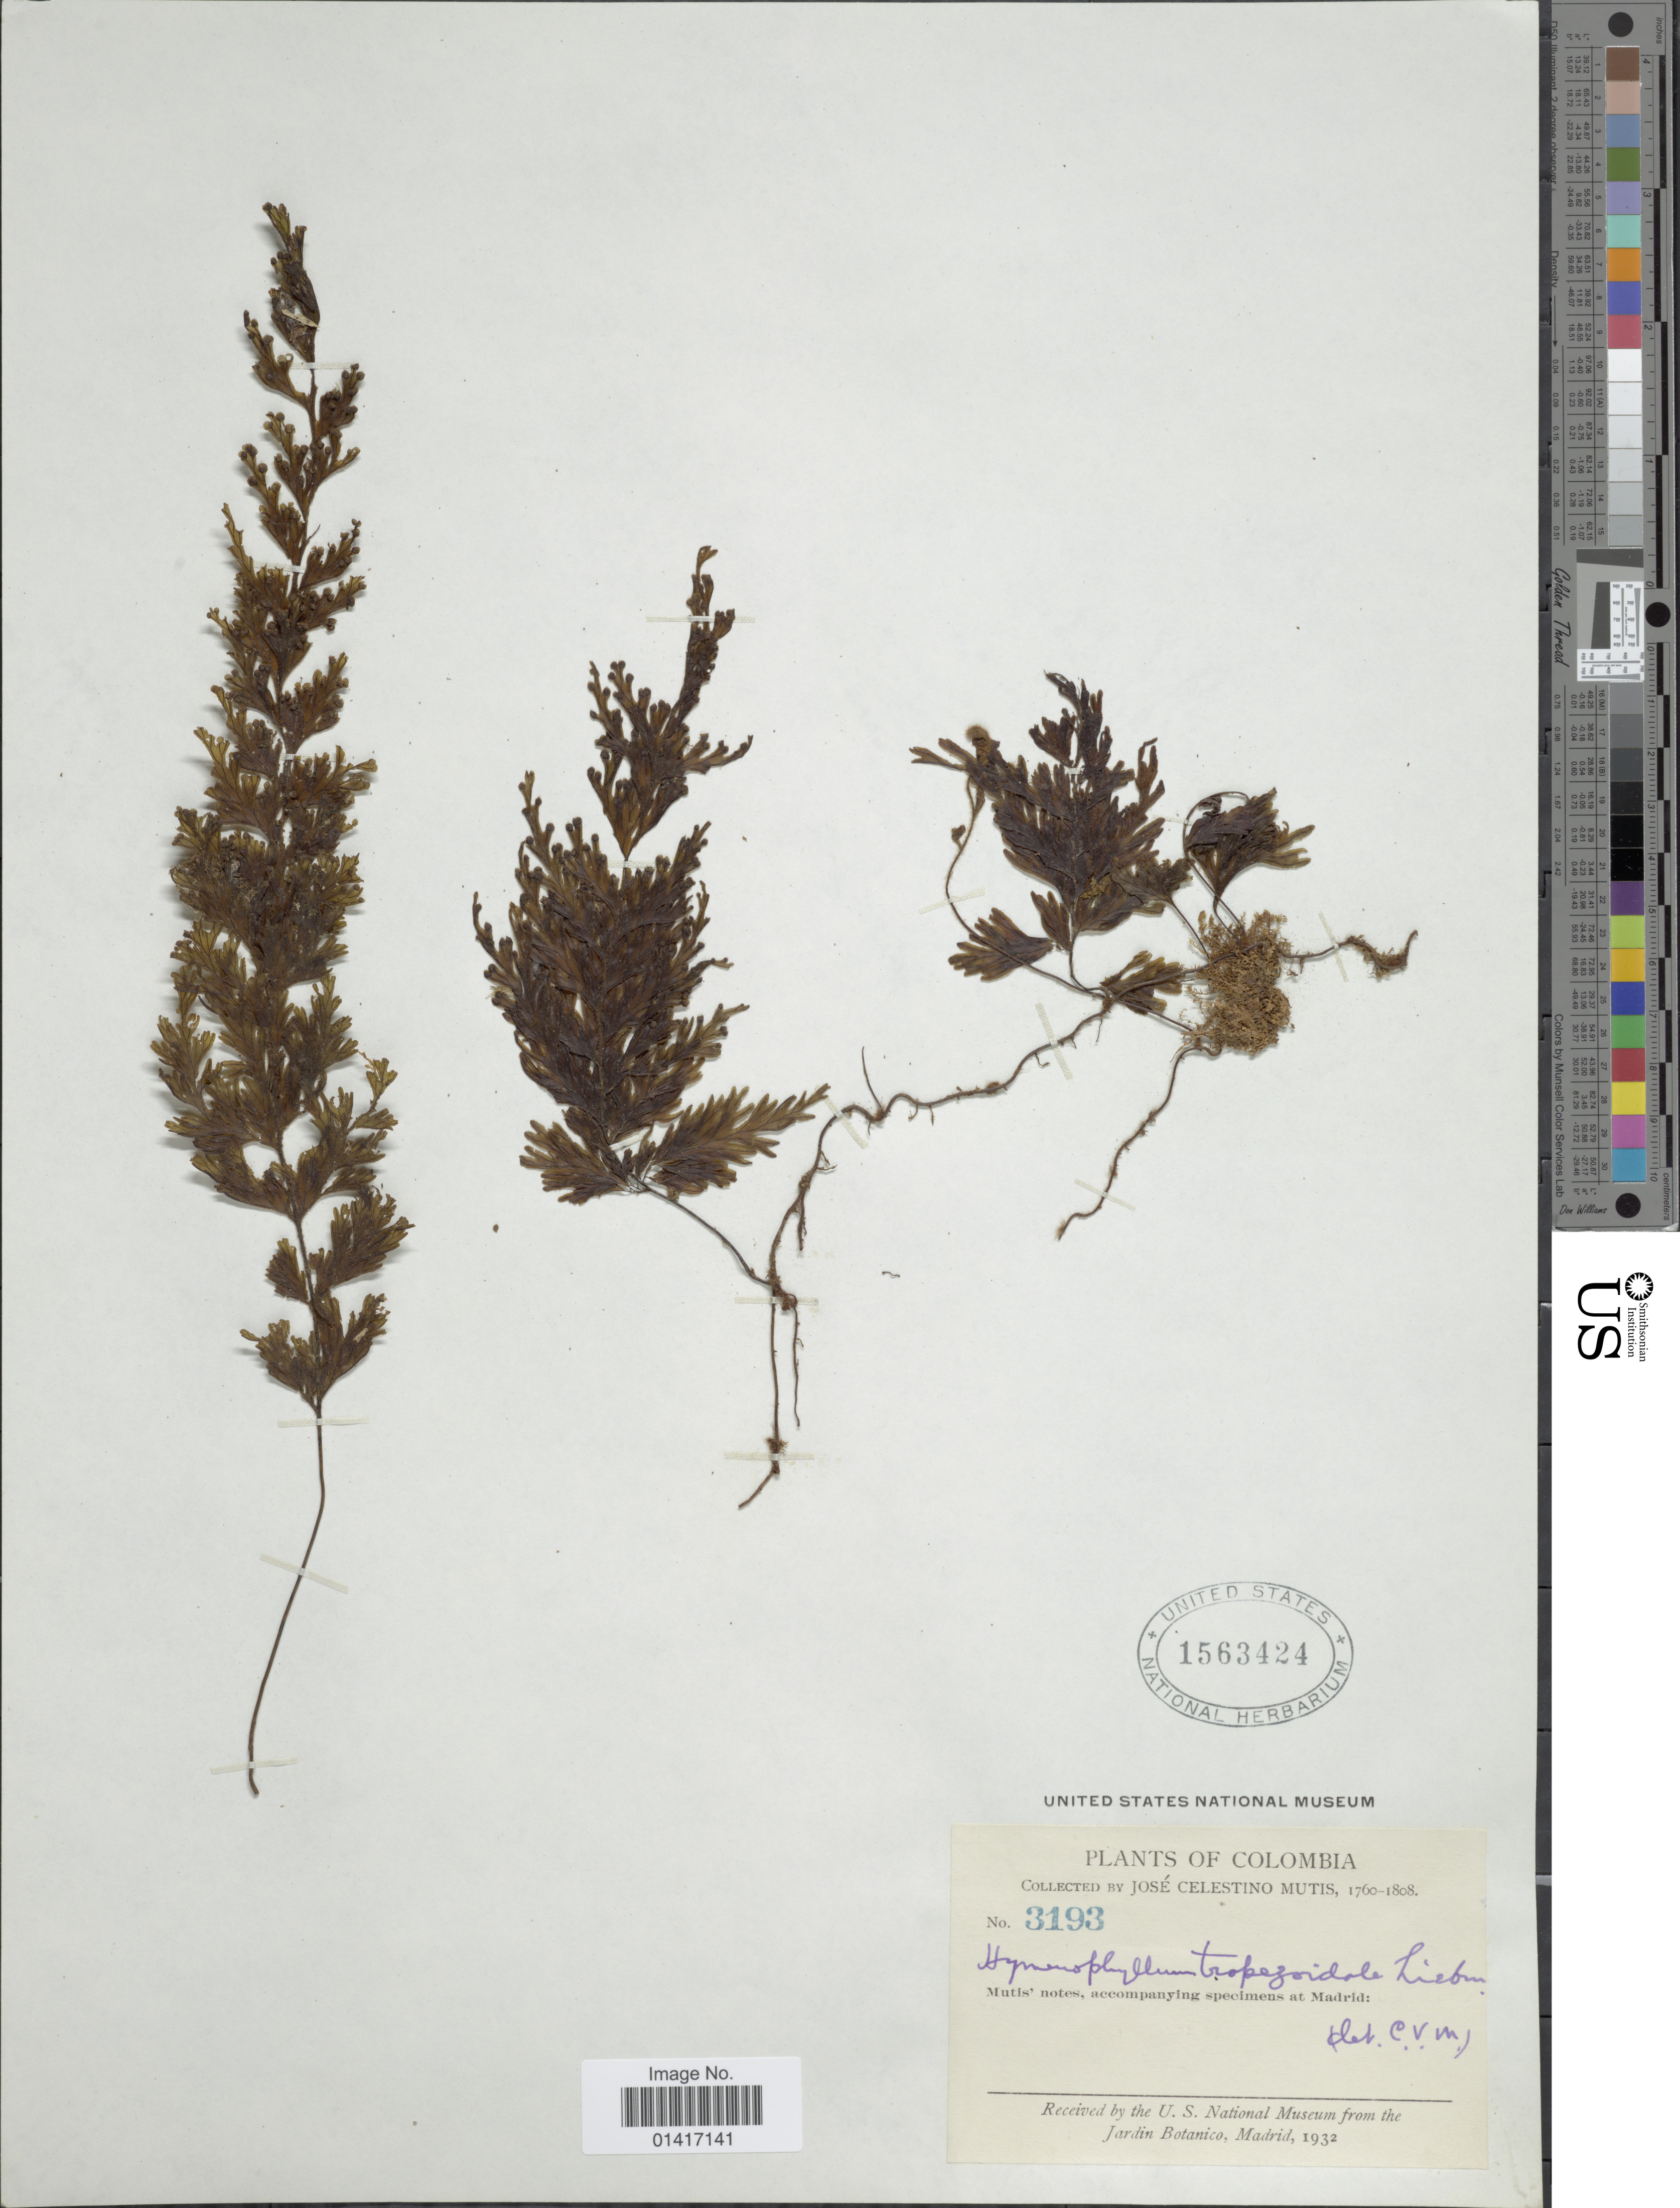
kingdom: Plantae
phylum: Tracheophyta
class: Polypodiopsida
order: Hymenophyllales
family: Hymenophyllaceae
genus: Hymenophyllum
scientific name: Hymenophyllum trapezoidale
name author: Liebm.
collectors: J. C. B. Mutis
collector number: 3193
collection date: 1760/1808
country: Colombia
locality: Madrid [unsure placement]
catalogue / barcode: US 1563424